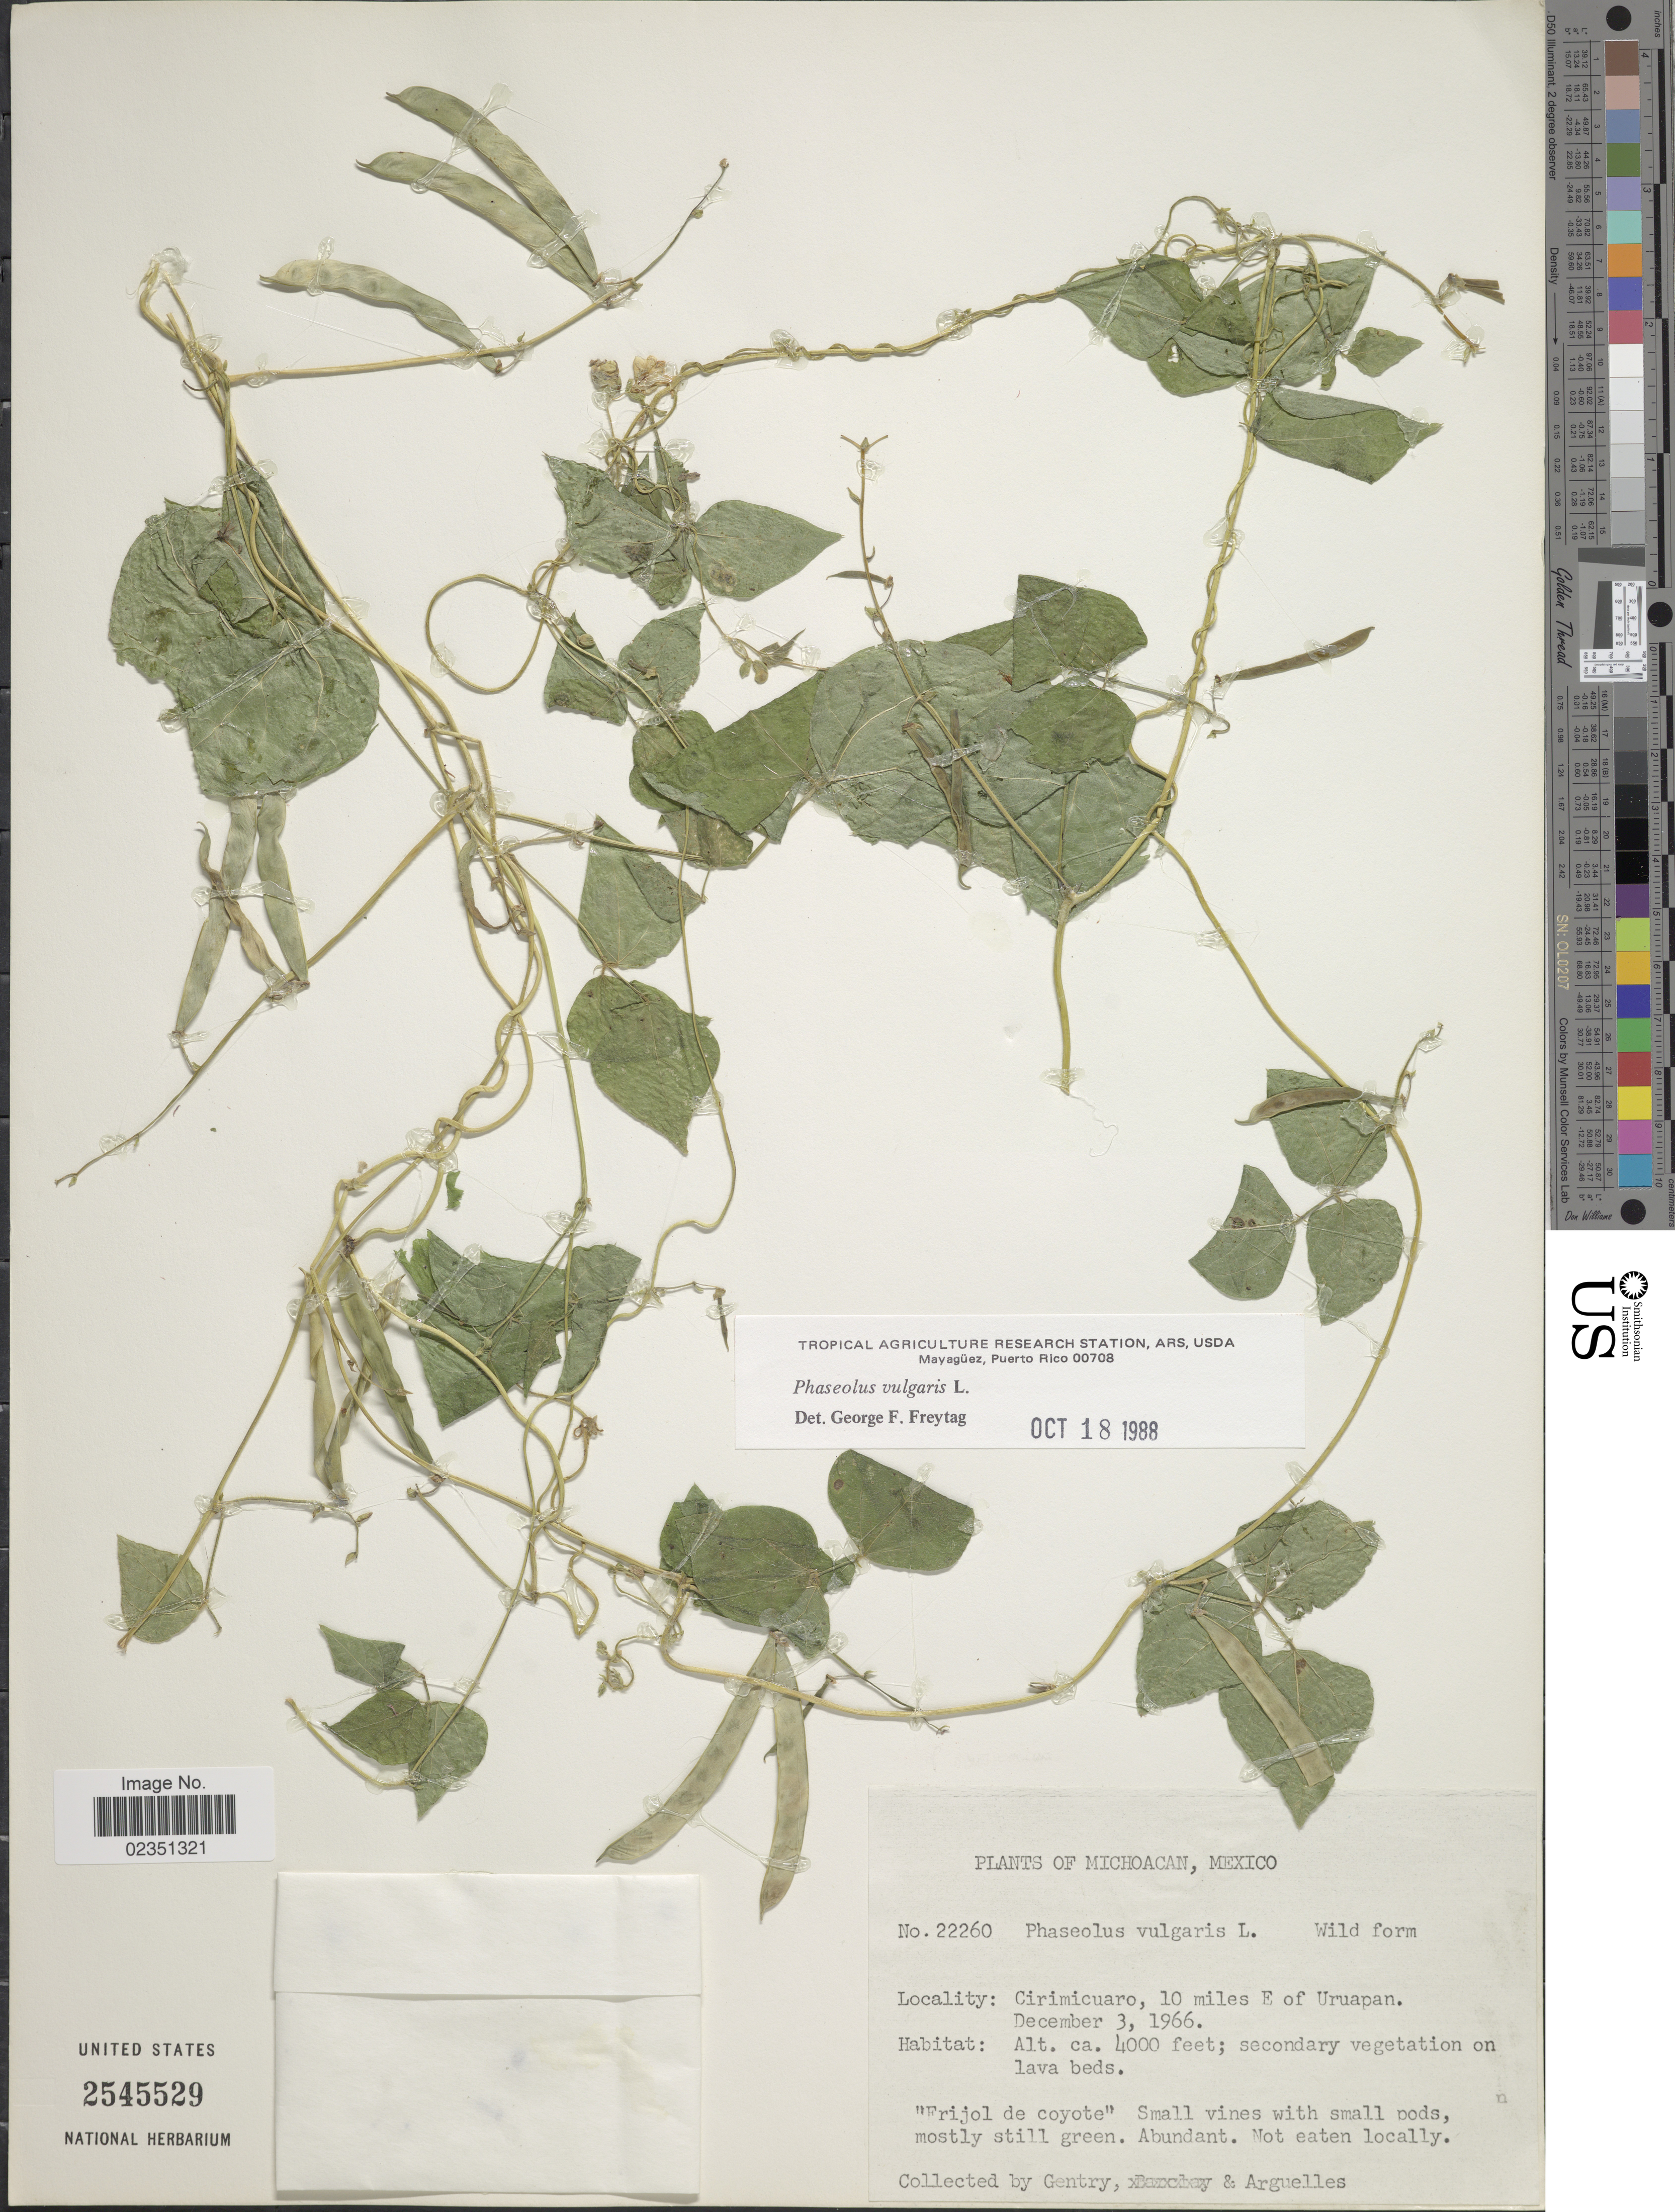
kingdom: Plantae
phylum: Tracheophyta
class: Magnoliopsida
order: Fabales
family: Fabaceae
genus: Phaseolus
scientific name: Phaseolus vulgaris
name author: L.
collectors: Gentry, -- & Arguelles, --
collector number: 22260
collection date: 1966-12-03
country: Mexico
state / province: Michoacán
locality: Cirimicuaro, 10 miles E of Uruapan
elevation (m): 1219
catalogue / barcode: US 2545529